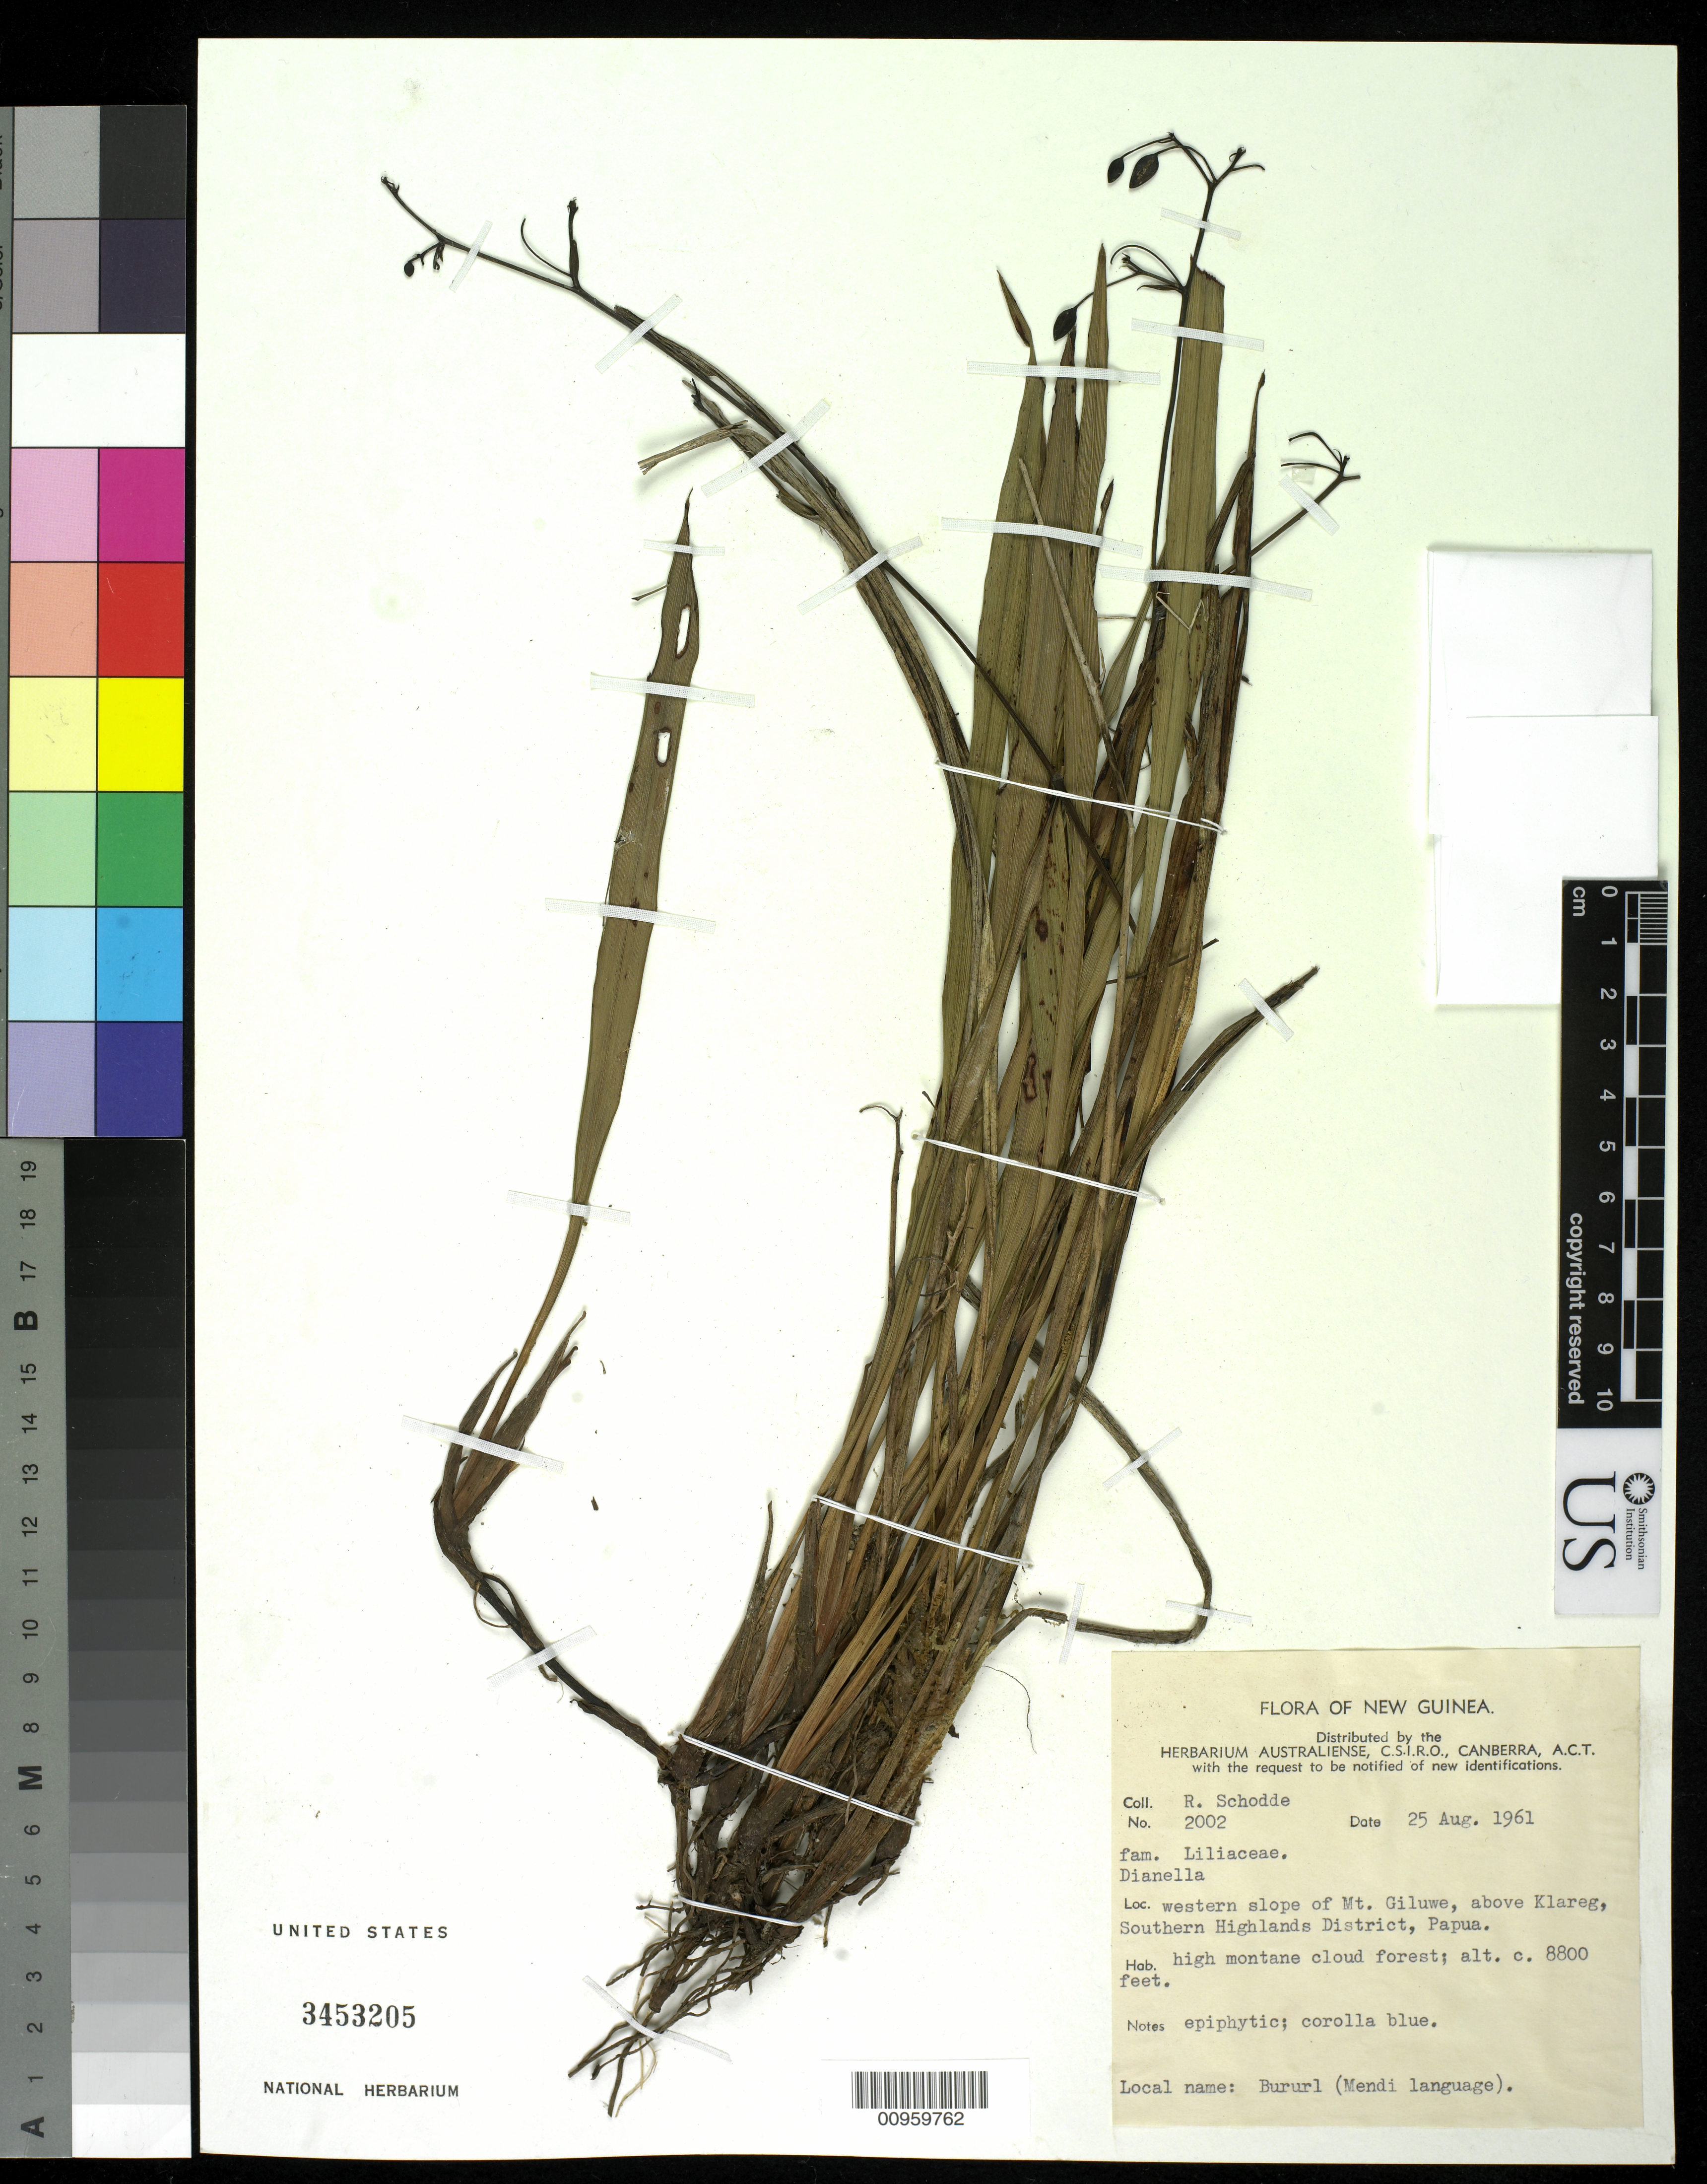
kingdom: Plantae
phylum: Tracheophyta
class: Liliopsida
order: Asparagales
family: Asphodelaceae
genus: Dianella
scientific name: Dianella sp.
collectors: C. A. Smith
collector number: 2002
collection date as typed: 08 May 1953 to 11 May 1953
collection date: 1953-05-08/1953-05-11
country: Fiji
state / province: Eastern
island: Ovalau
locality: Hills east of Lovoni Valley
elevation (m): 100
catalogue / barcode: US 2190213